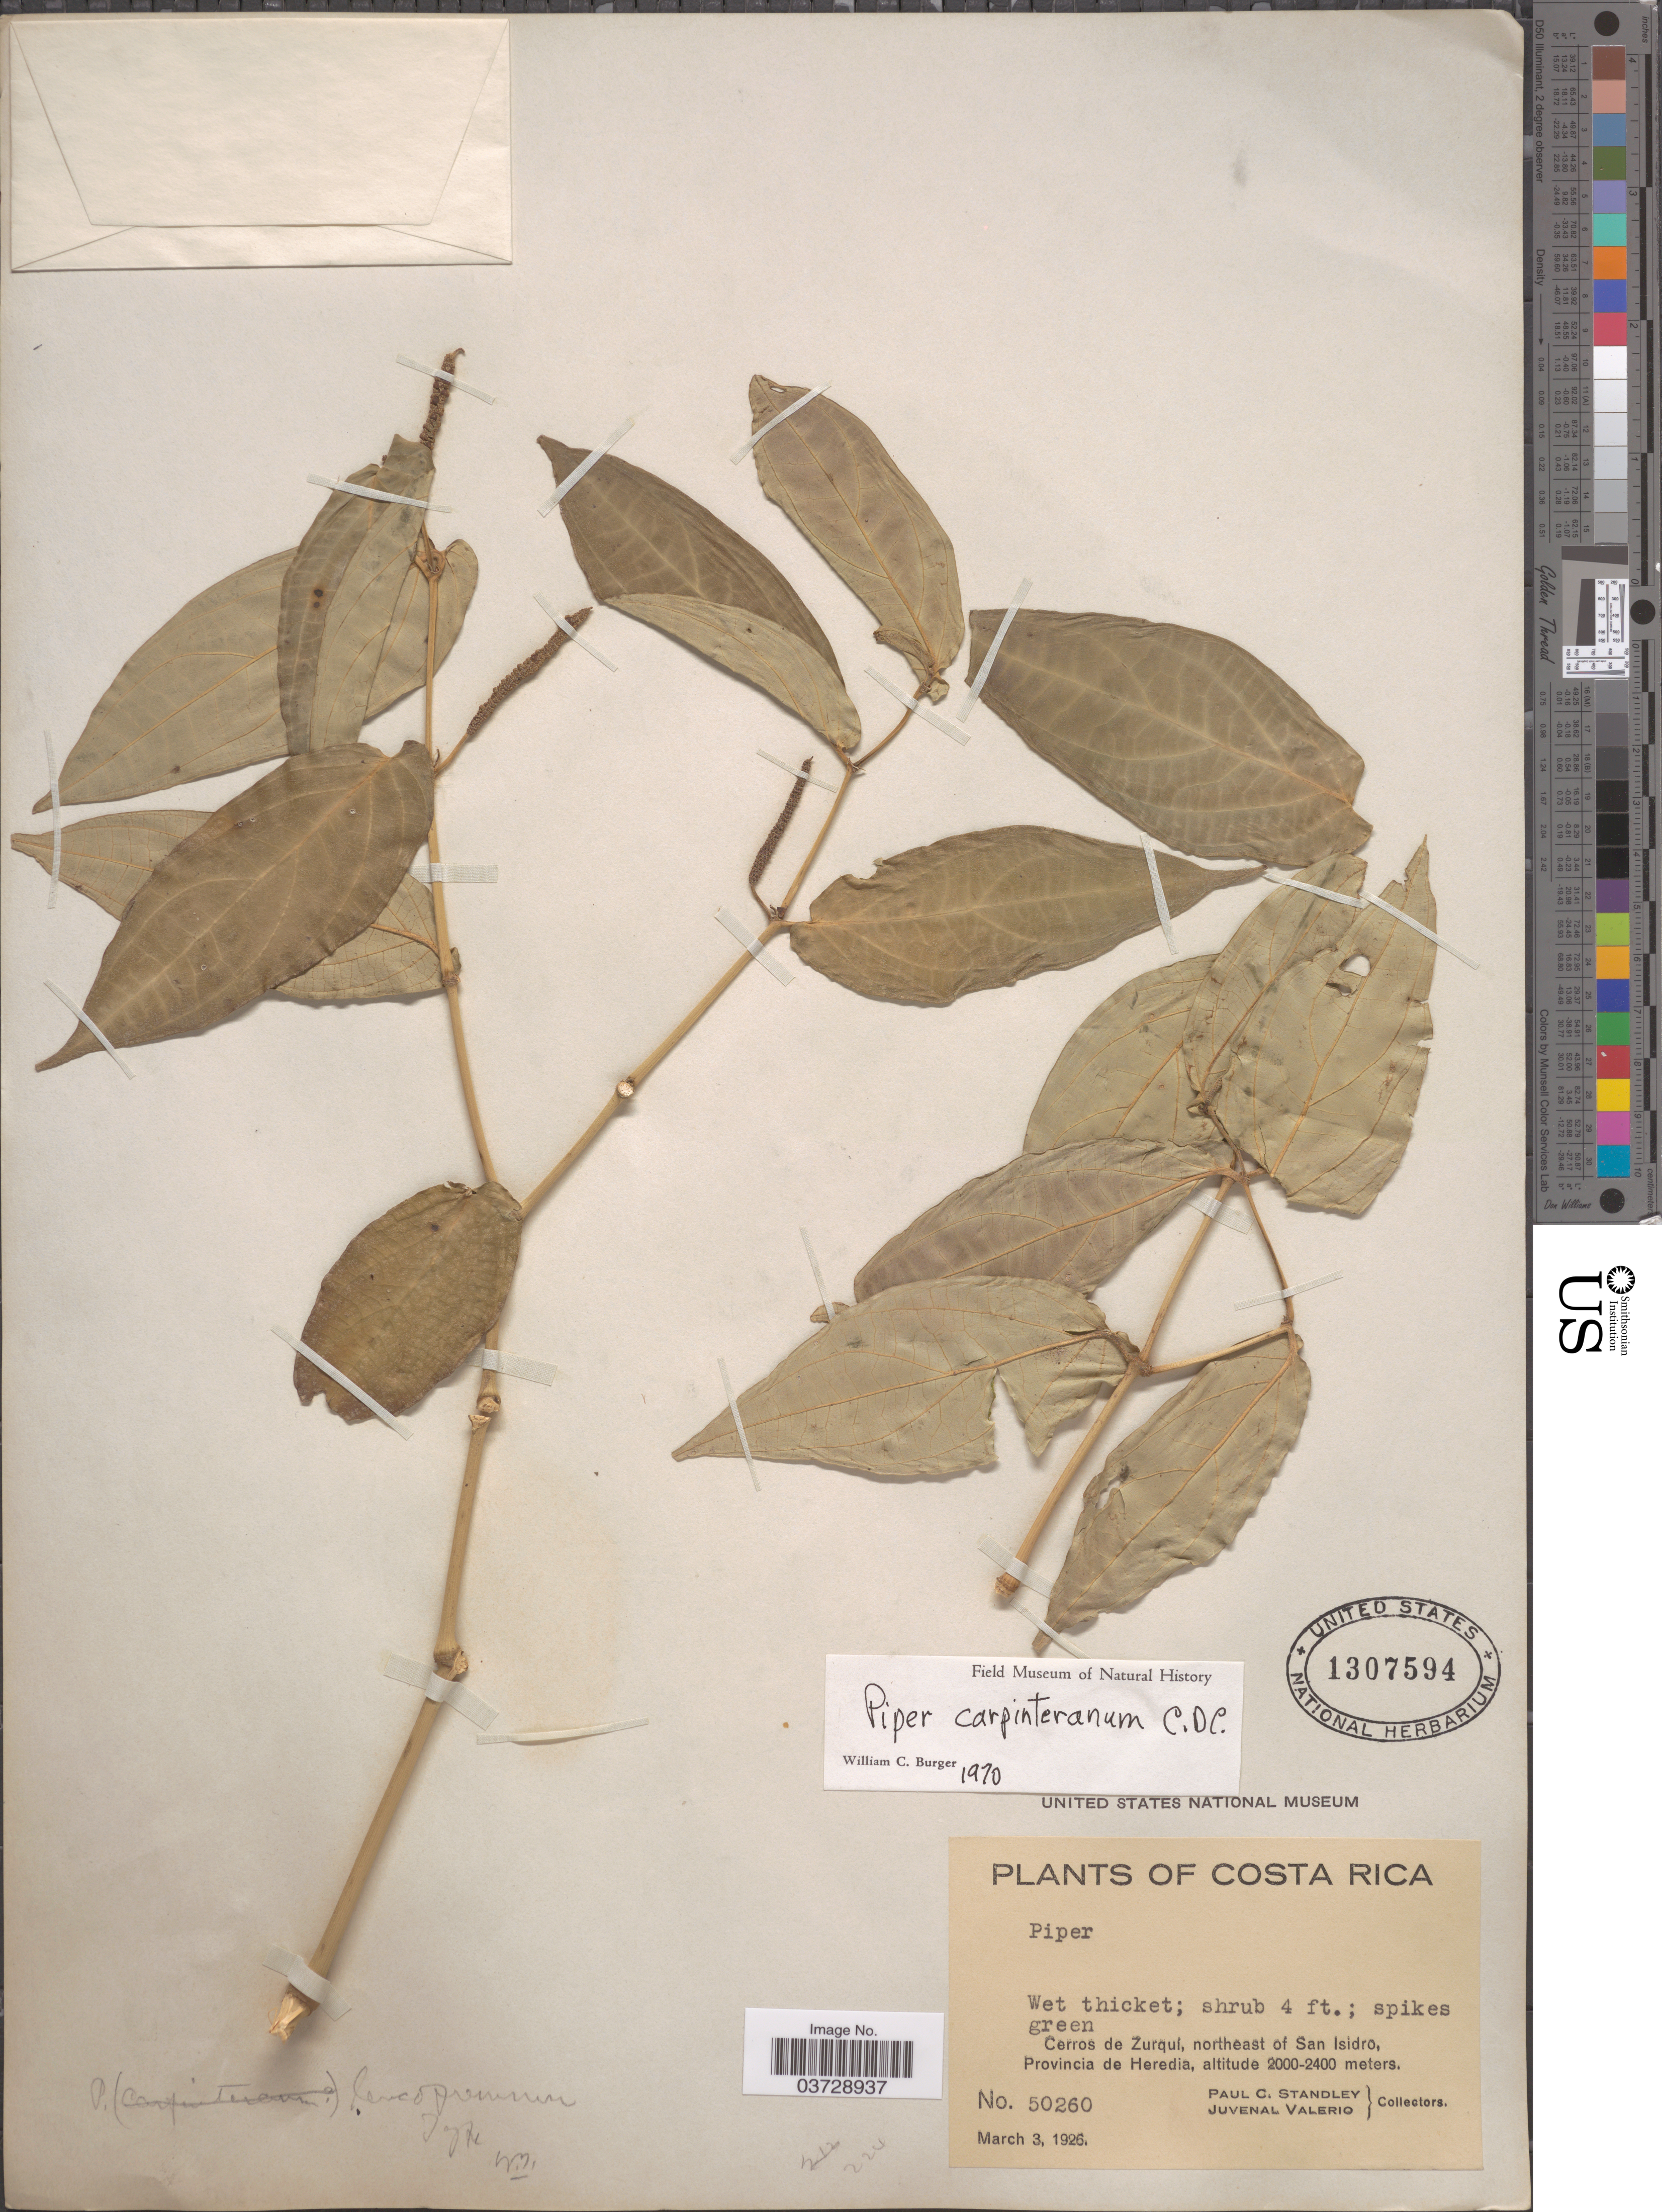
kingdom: Plantae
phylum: Tracheophyta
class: Magnoliopsida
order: Piperales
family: Piperaceae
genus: Piper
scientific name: Piper carpinteranum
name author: C. DC.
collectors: P. C. Standley & J. Valerio R.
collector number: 50260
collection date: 1926-03-03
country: Costa Rica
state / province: Heredia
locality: Cerros de Zurquí, northeast of San Isidro.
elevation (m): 2000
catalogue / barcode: US 1307594